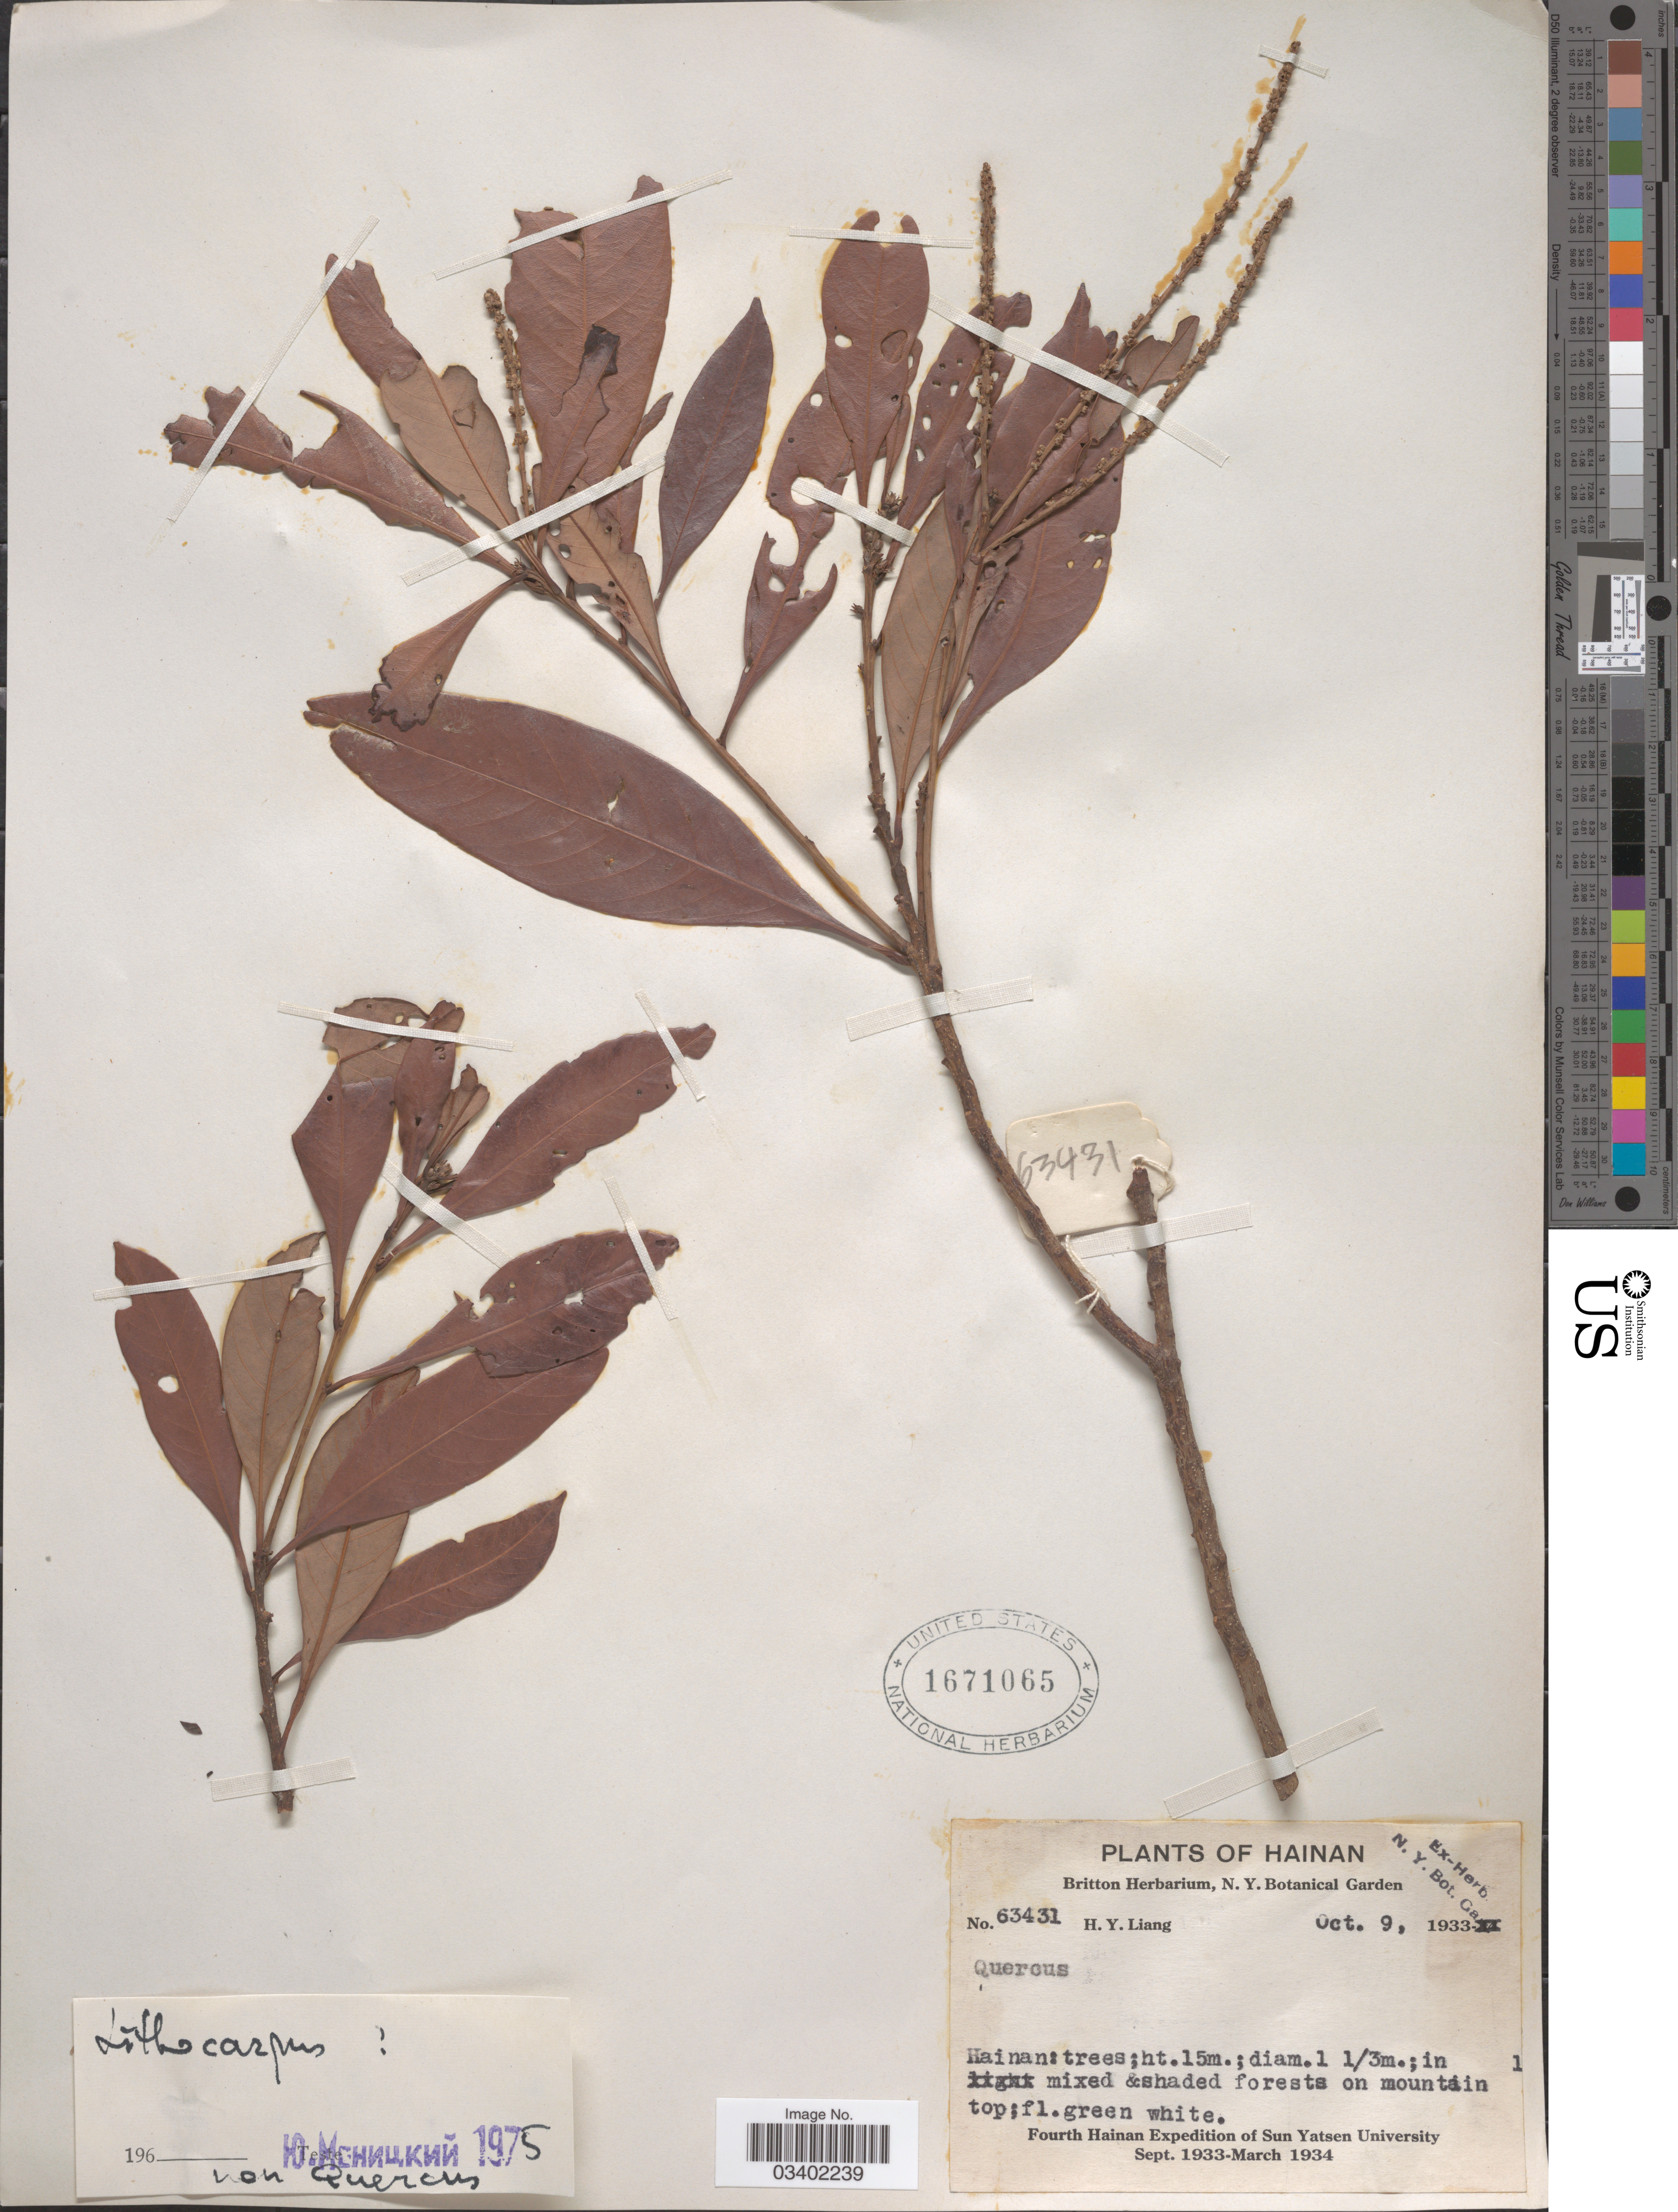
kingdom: Plantae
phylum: Tracheophyta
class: Magnoliopsida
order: Fagales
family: Fagaceae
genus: Lithocarpus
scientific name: Lithocarpus sp.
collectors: H. Y. Liang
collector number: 63431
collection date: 1933-10-09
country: China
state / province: Hainan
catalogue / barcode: US 1671065